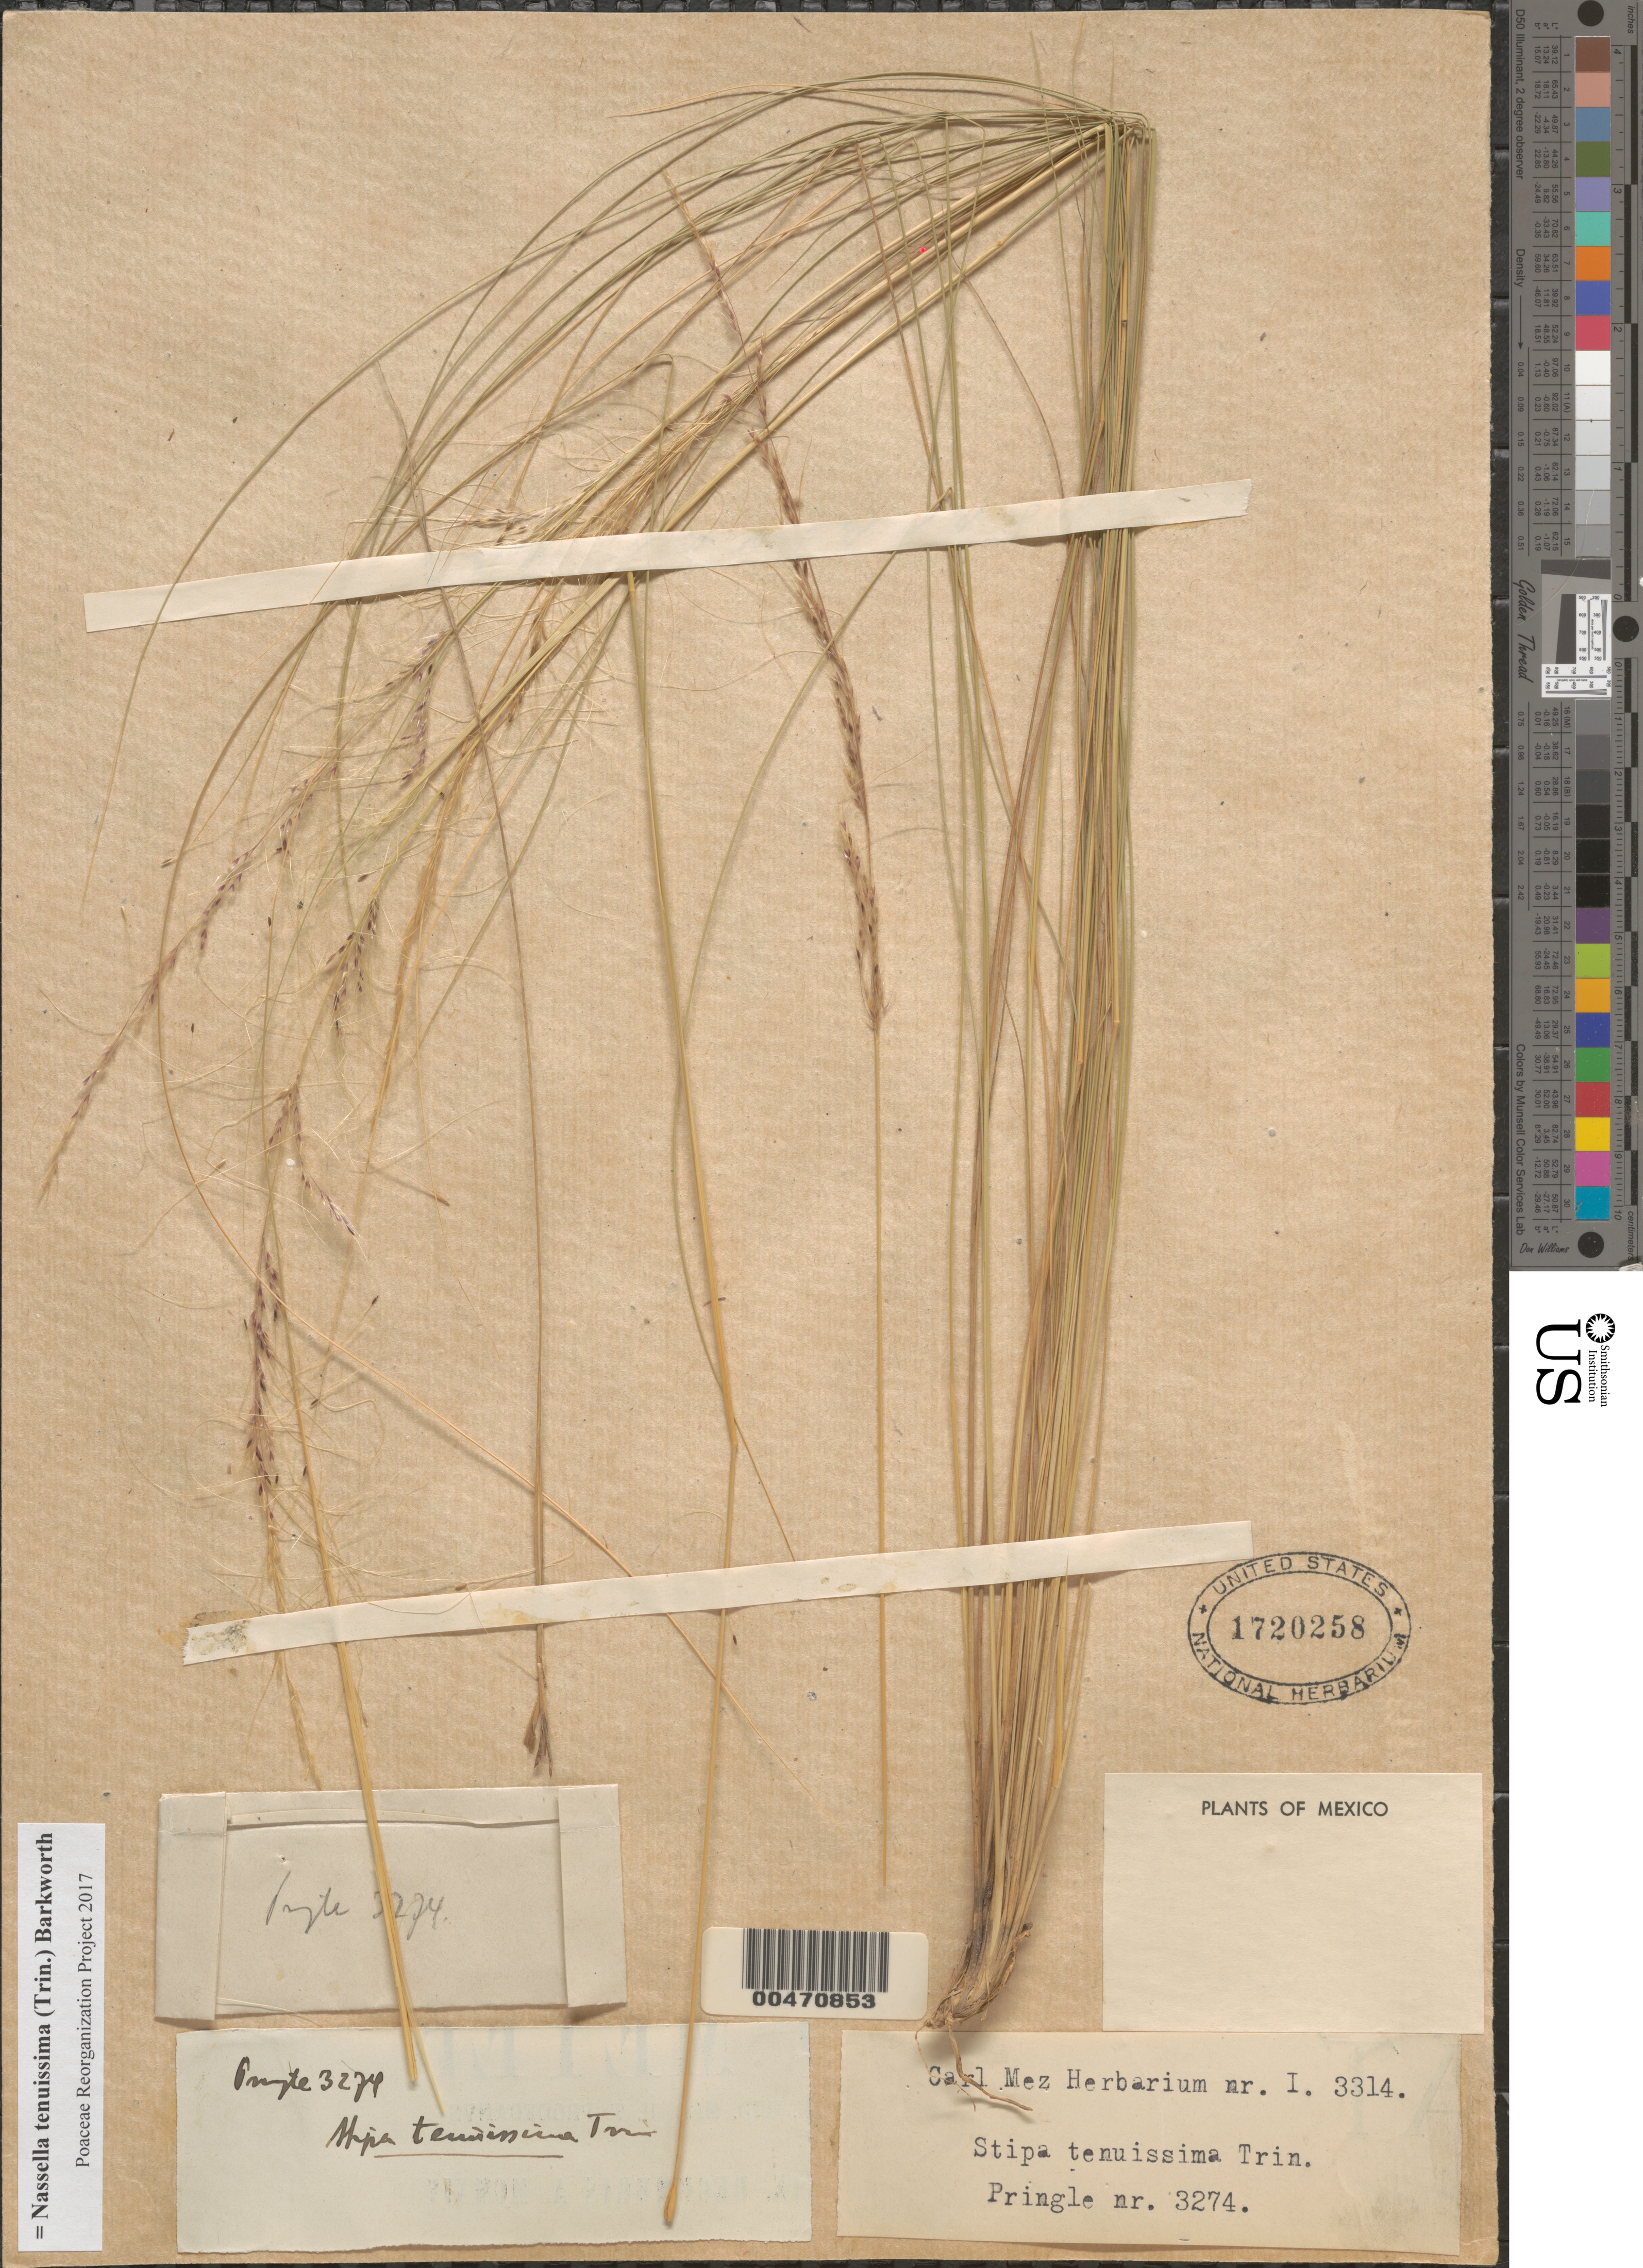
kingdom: Plantae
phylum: Tracheophyta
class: Liliopsida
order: Poales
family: Poaceae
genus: Nassella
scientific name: Nassella tenuissima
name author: (Trin.) Barkworth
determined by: Poaceae Reorganization Project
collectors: -- Pringle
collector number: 3274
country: Mexico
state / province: Durango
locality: San Ramon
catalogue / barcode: US 1720258